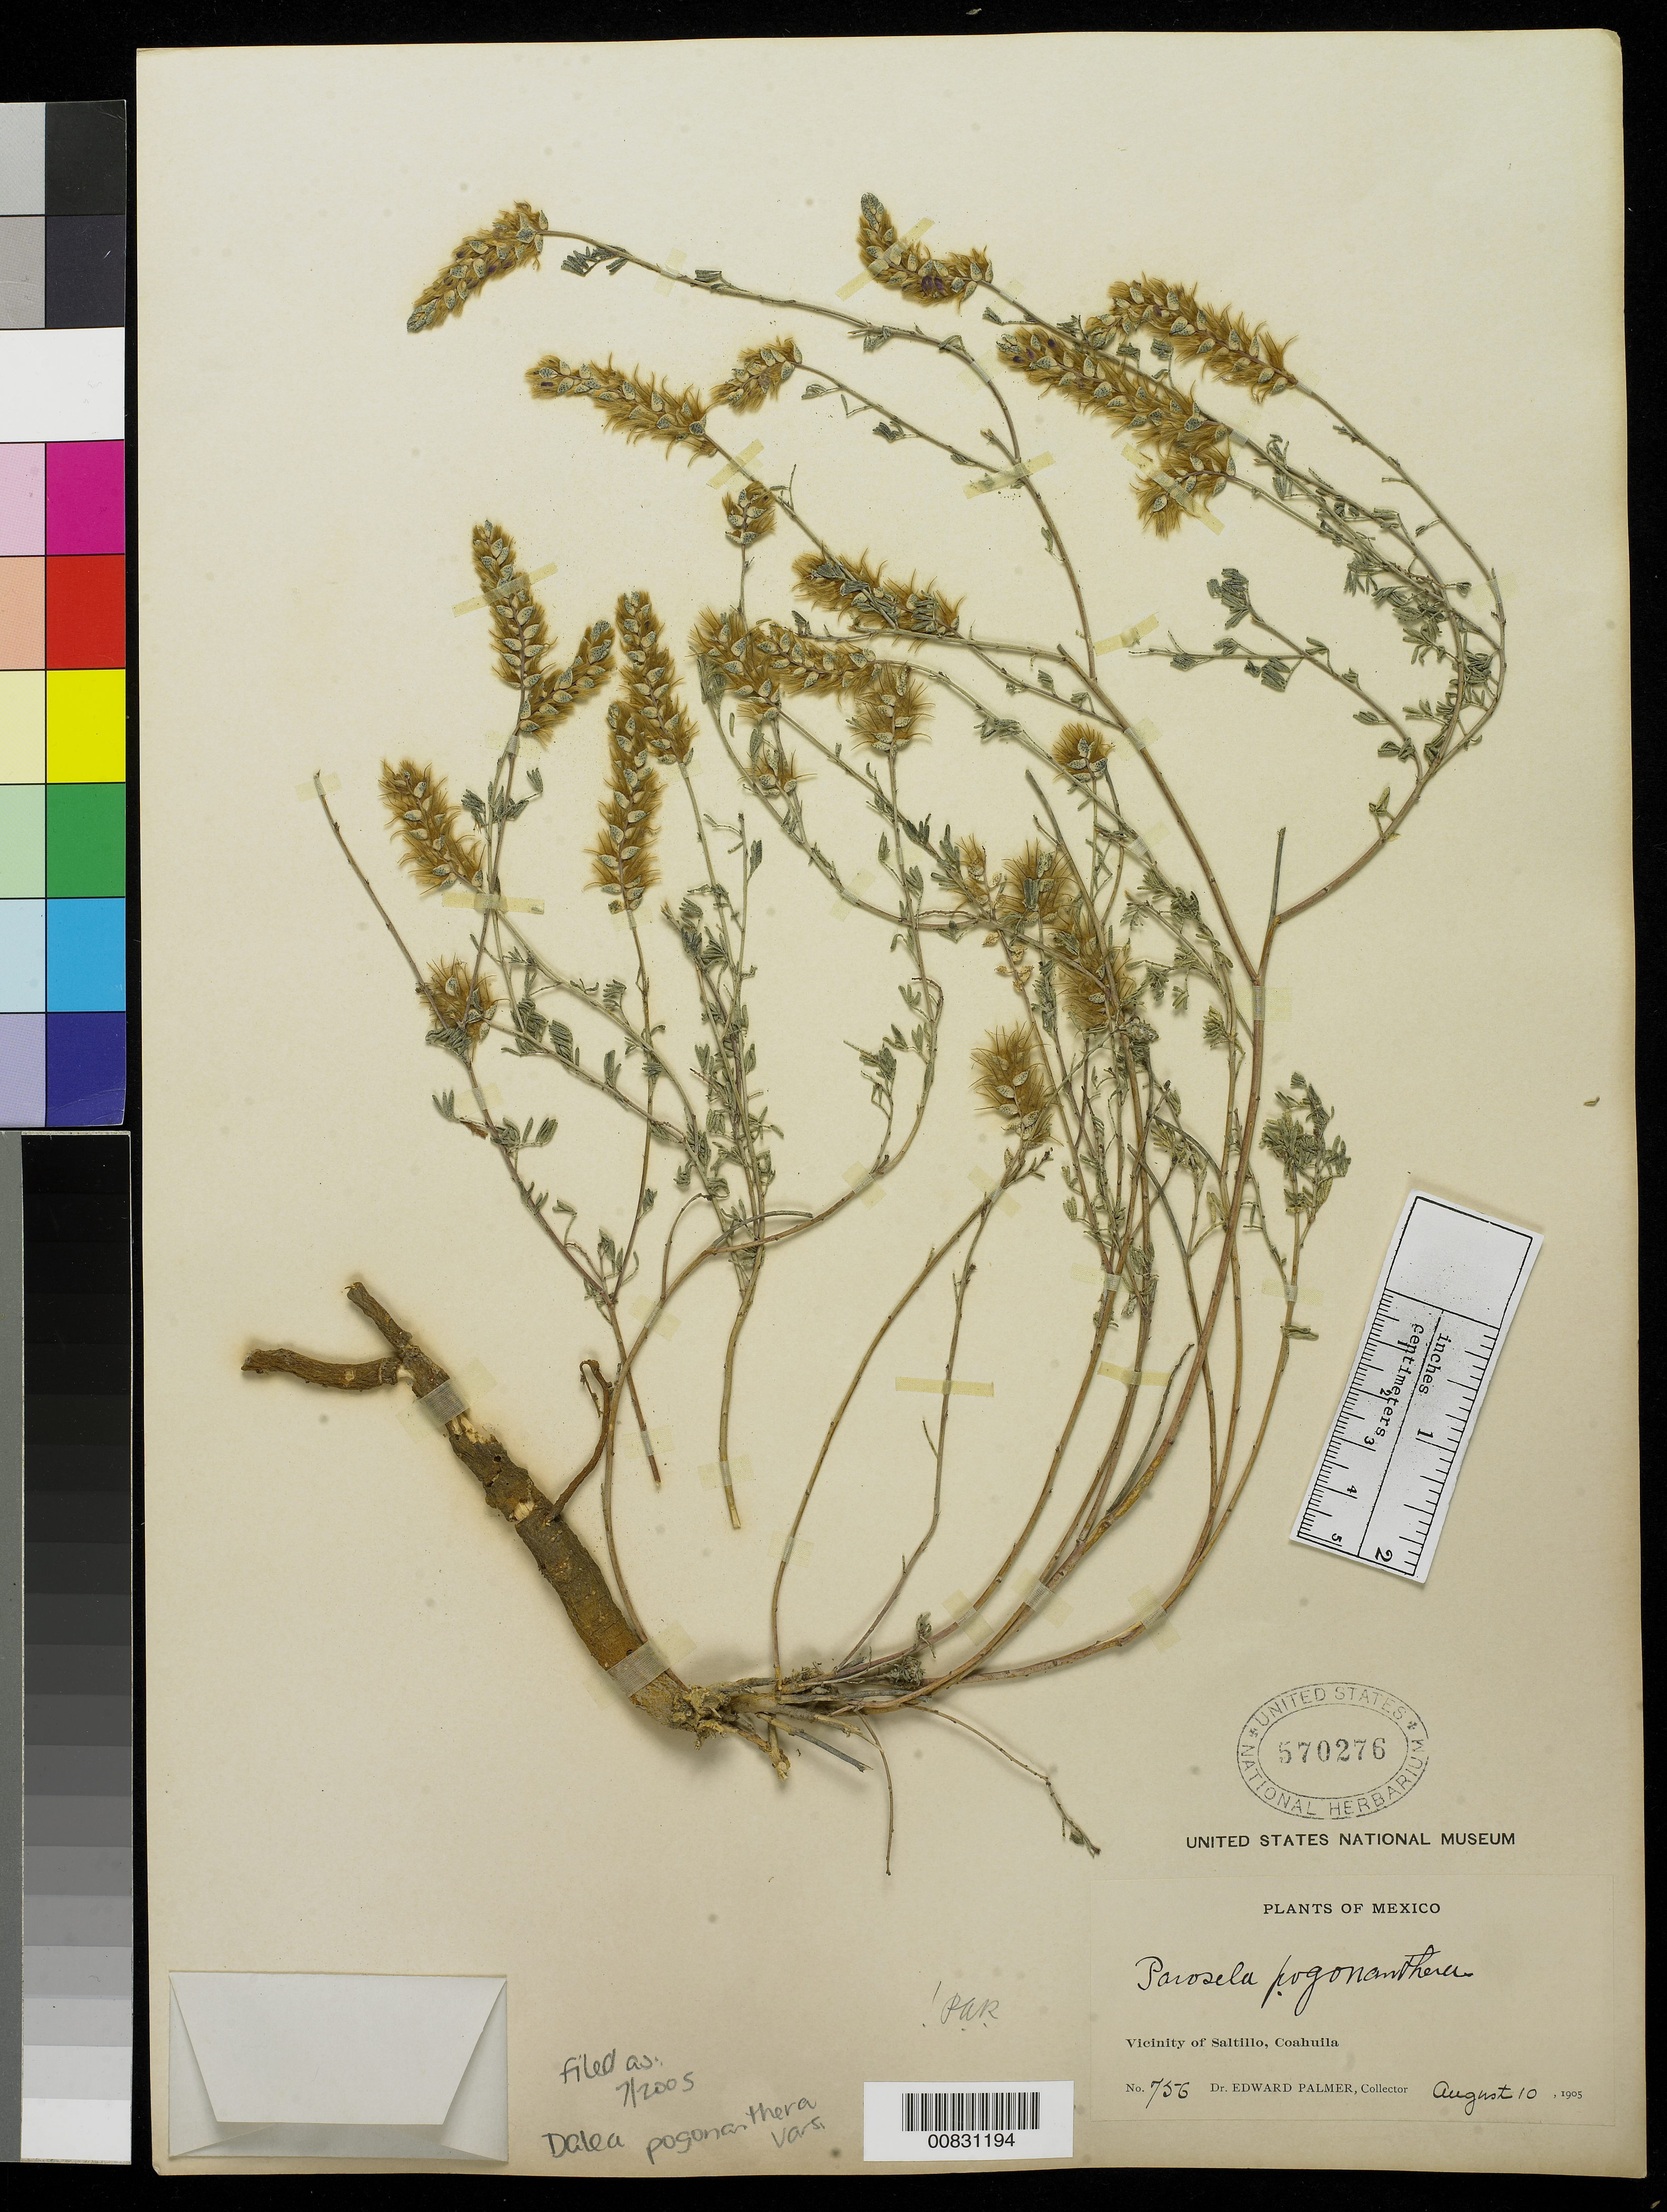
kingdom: Plantae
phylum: Tracheophyta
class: Magnoliopsida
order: Fabales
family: Fabaceae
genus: Dalea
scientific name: Dalea pogonathera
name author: A. Gray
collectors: E. Palmer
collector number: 756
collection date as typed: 10 Aug 1905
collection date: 1905-08-10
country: Mexico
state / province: Coahuila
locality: Vicinity of Saltillo, Coahuila.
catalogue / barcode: US 570276